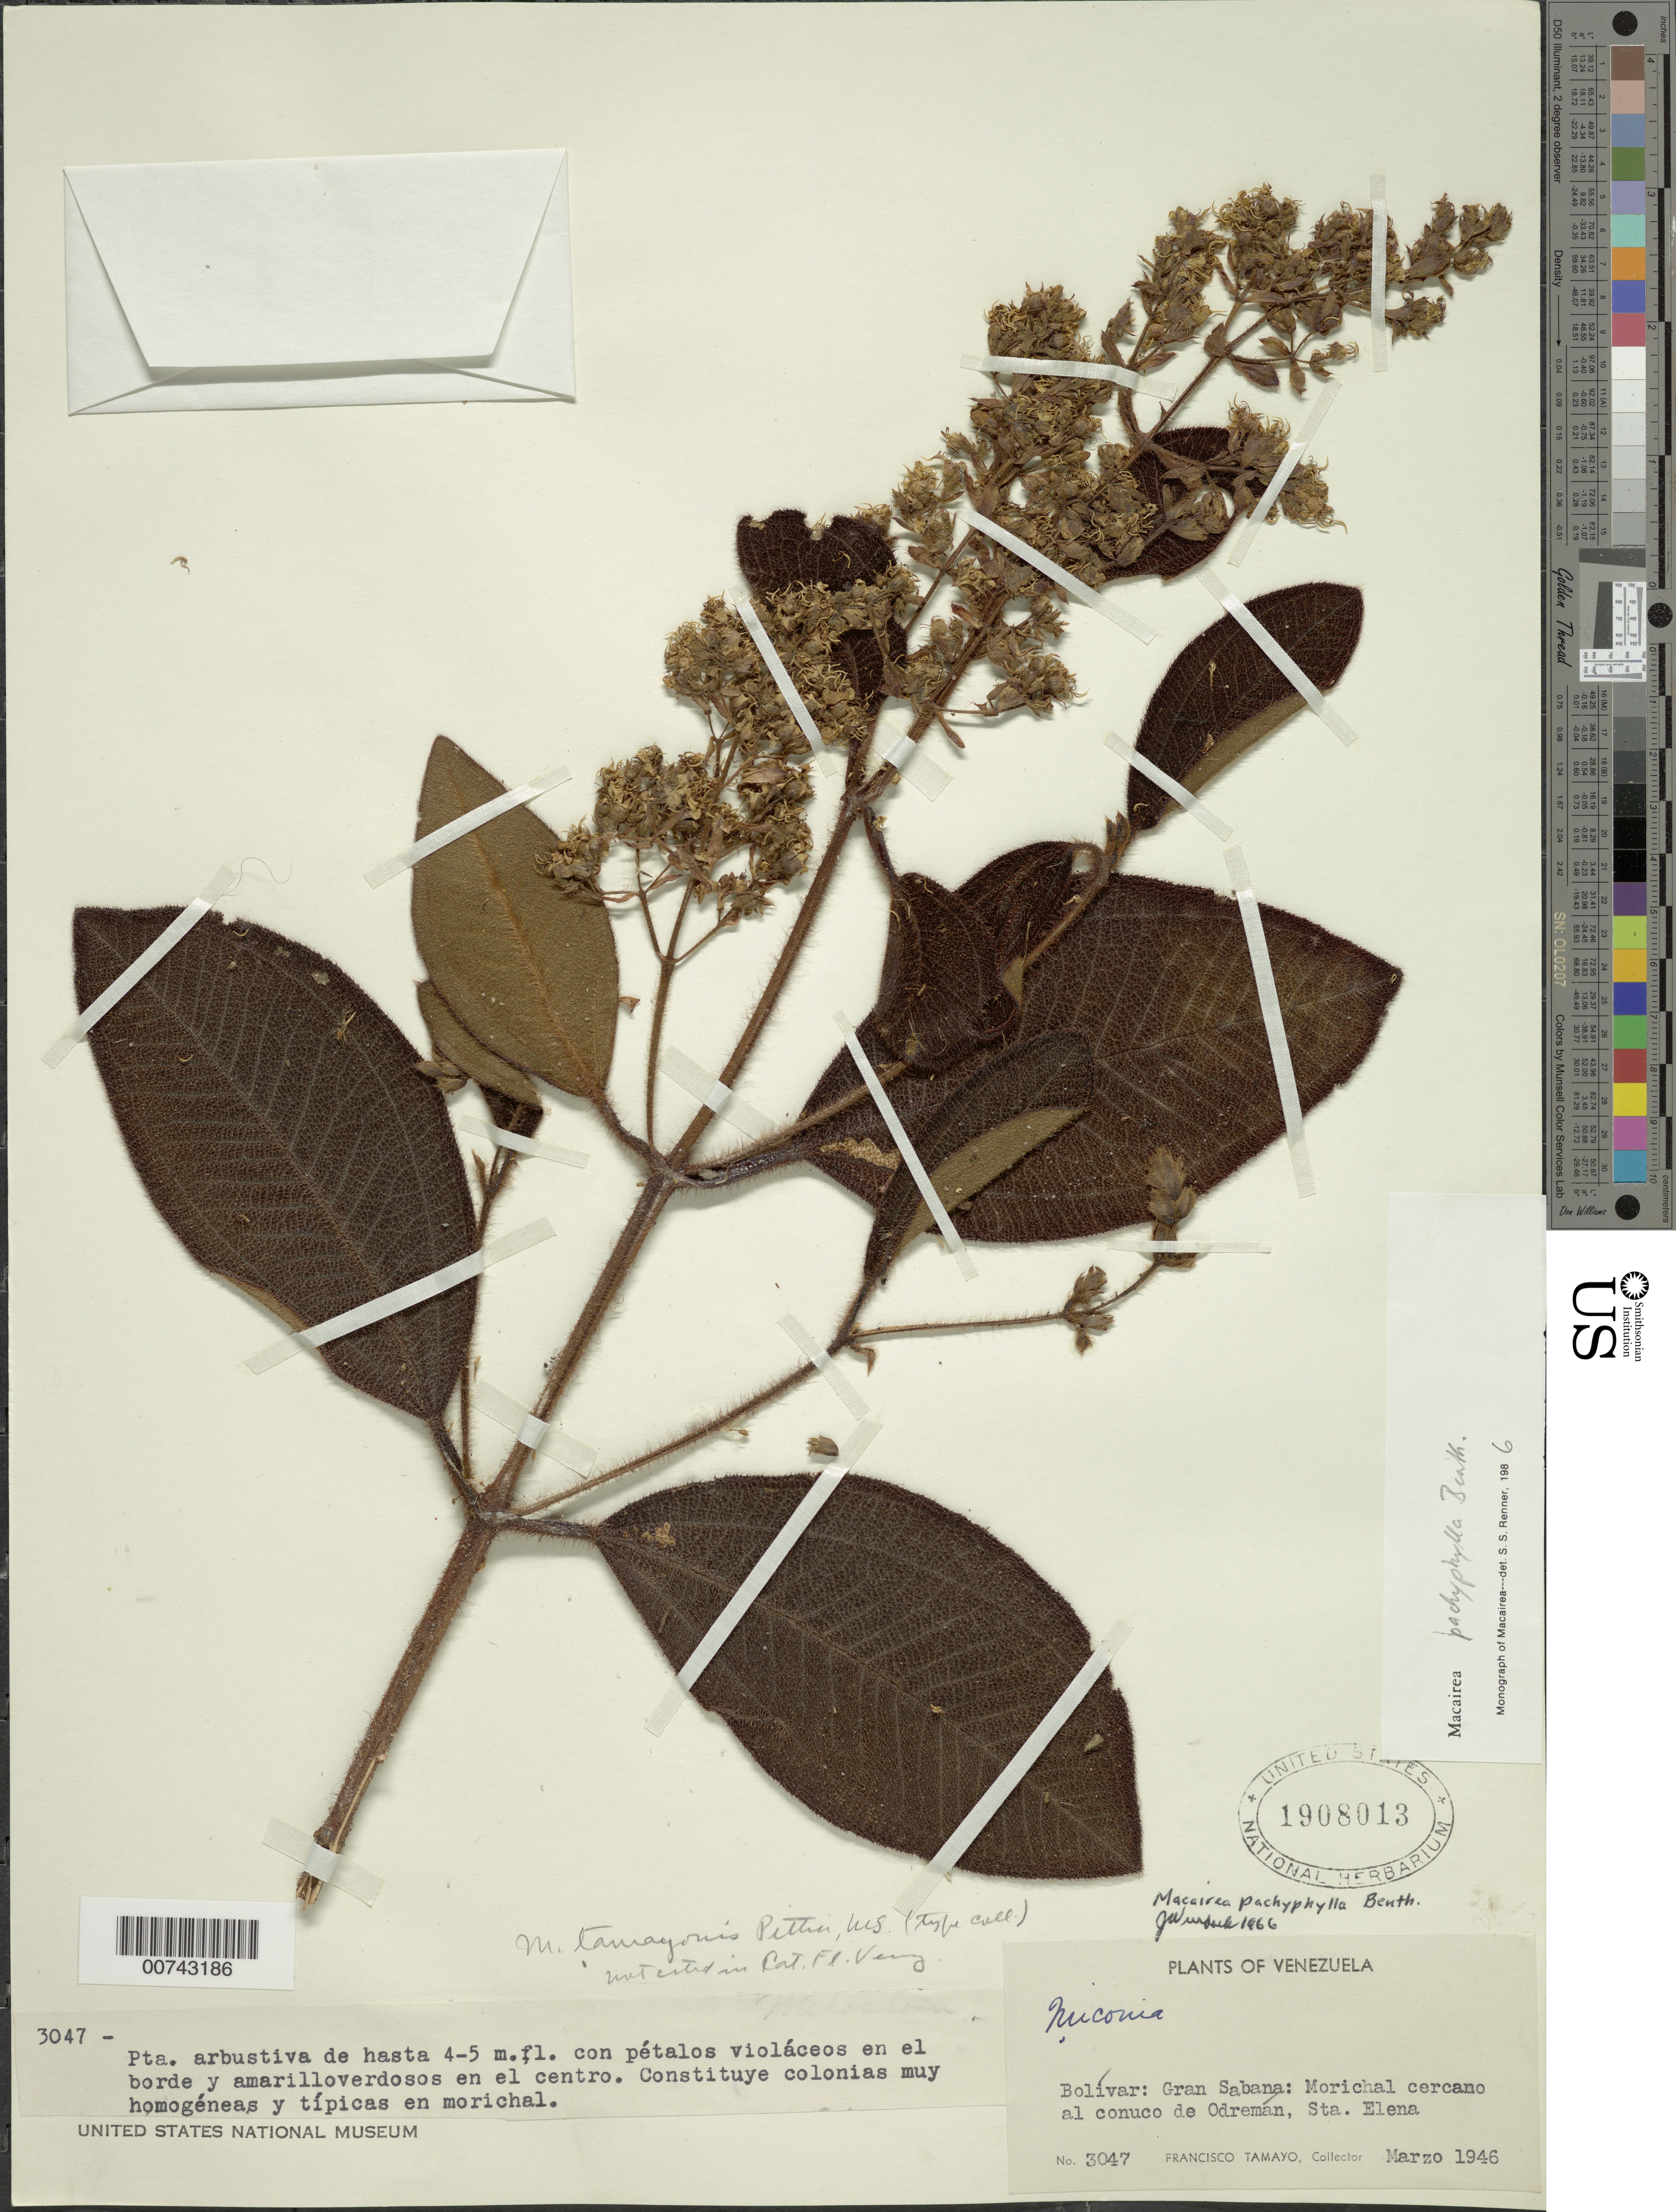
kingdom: Plantae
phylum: Tracheophyta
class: Magnoliopsida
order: Myrtales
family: Melastomataceae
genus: Macairea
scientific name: Macairea pachyphylla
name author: Benth.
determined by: Wurdack, John J., (US), US (UNITED STATES)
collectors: F. Tamayo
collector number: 3047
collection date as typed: Mar-46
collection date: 1946-03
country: Venezuela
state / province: Bolívar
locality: Gran Sabana, Sta. Elena, Conuco de Odremán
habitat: Fields of Sta. Elena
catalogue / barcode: US 1908013